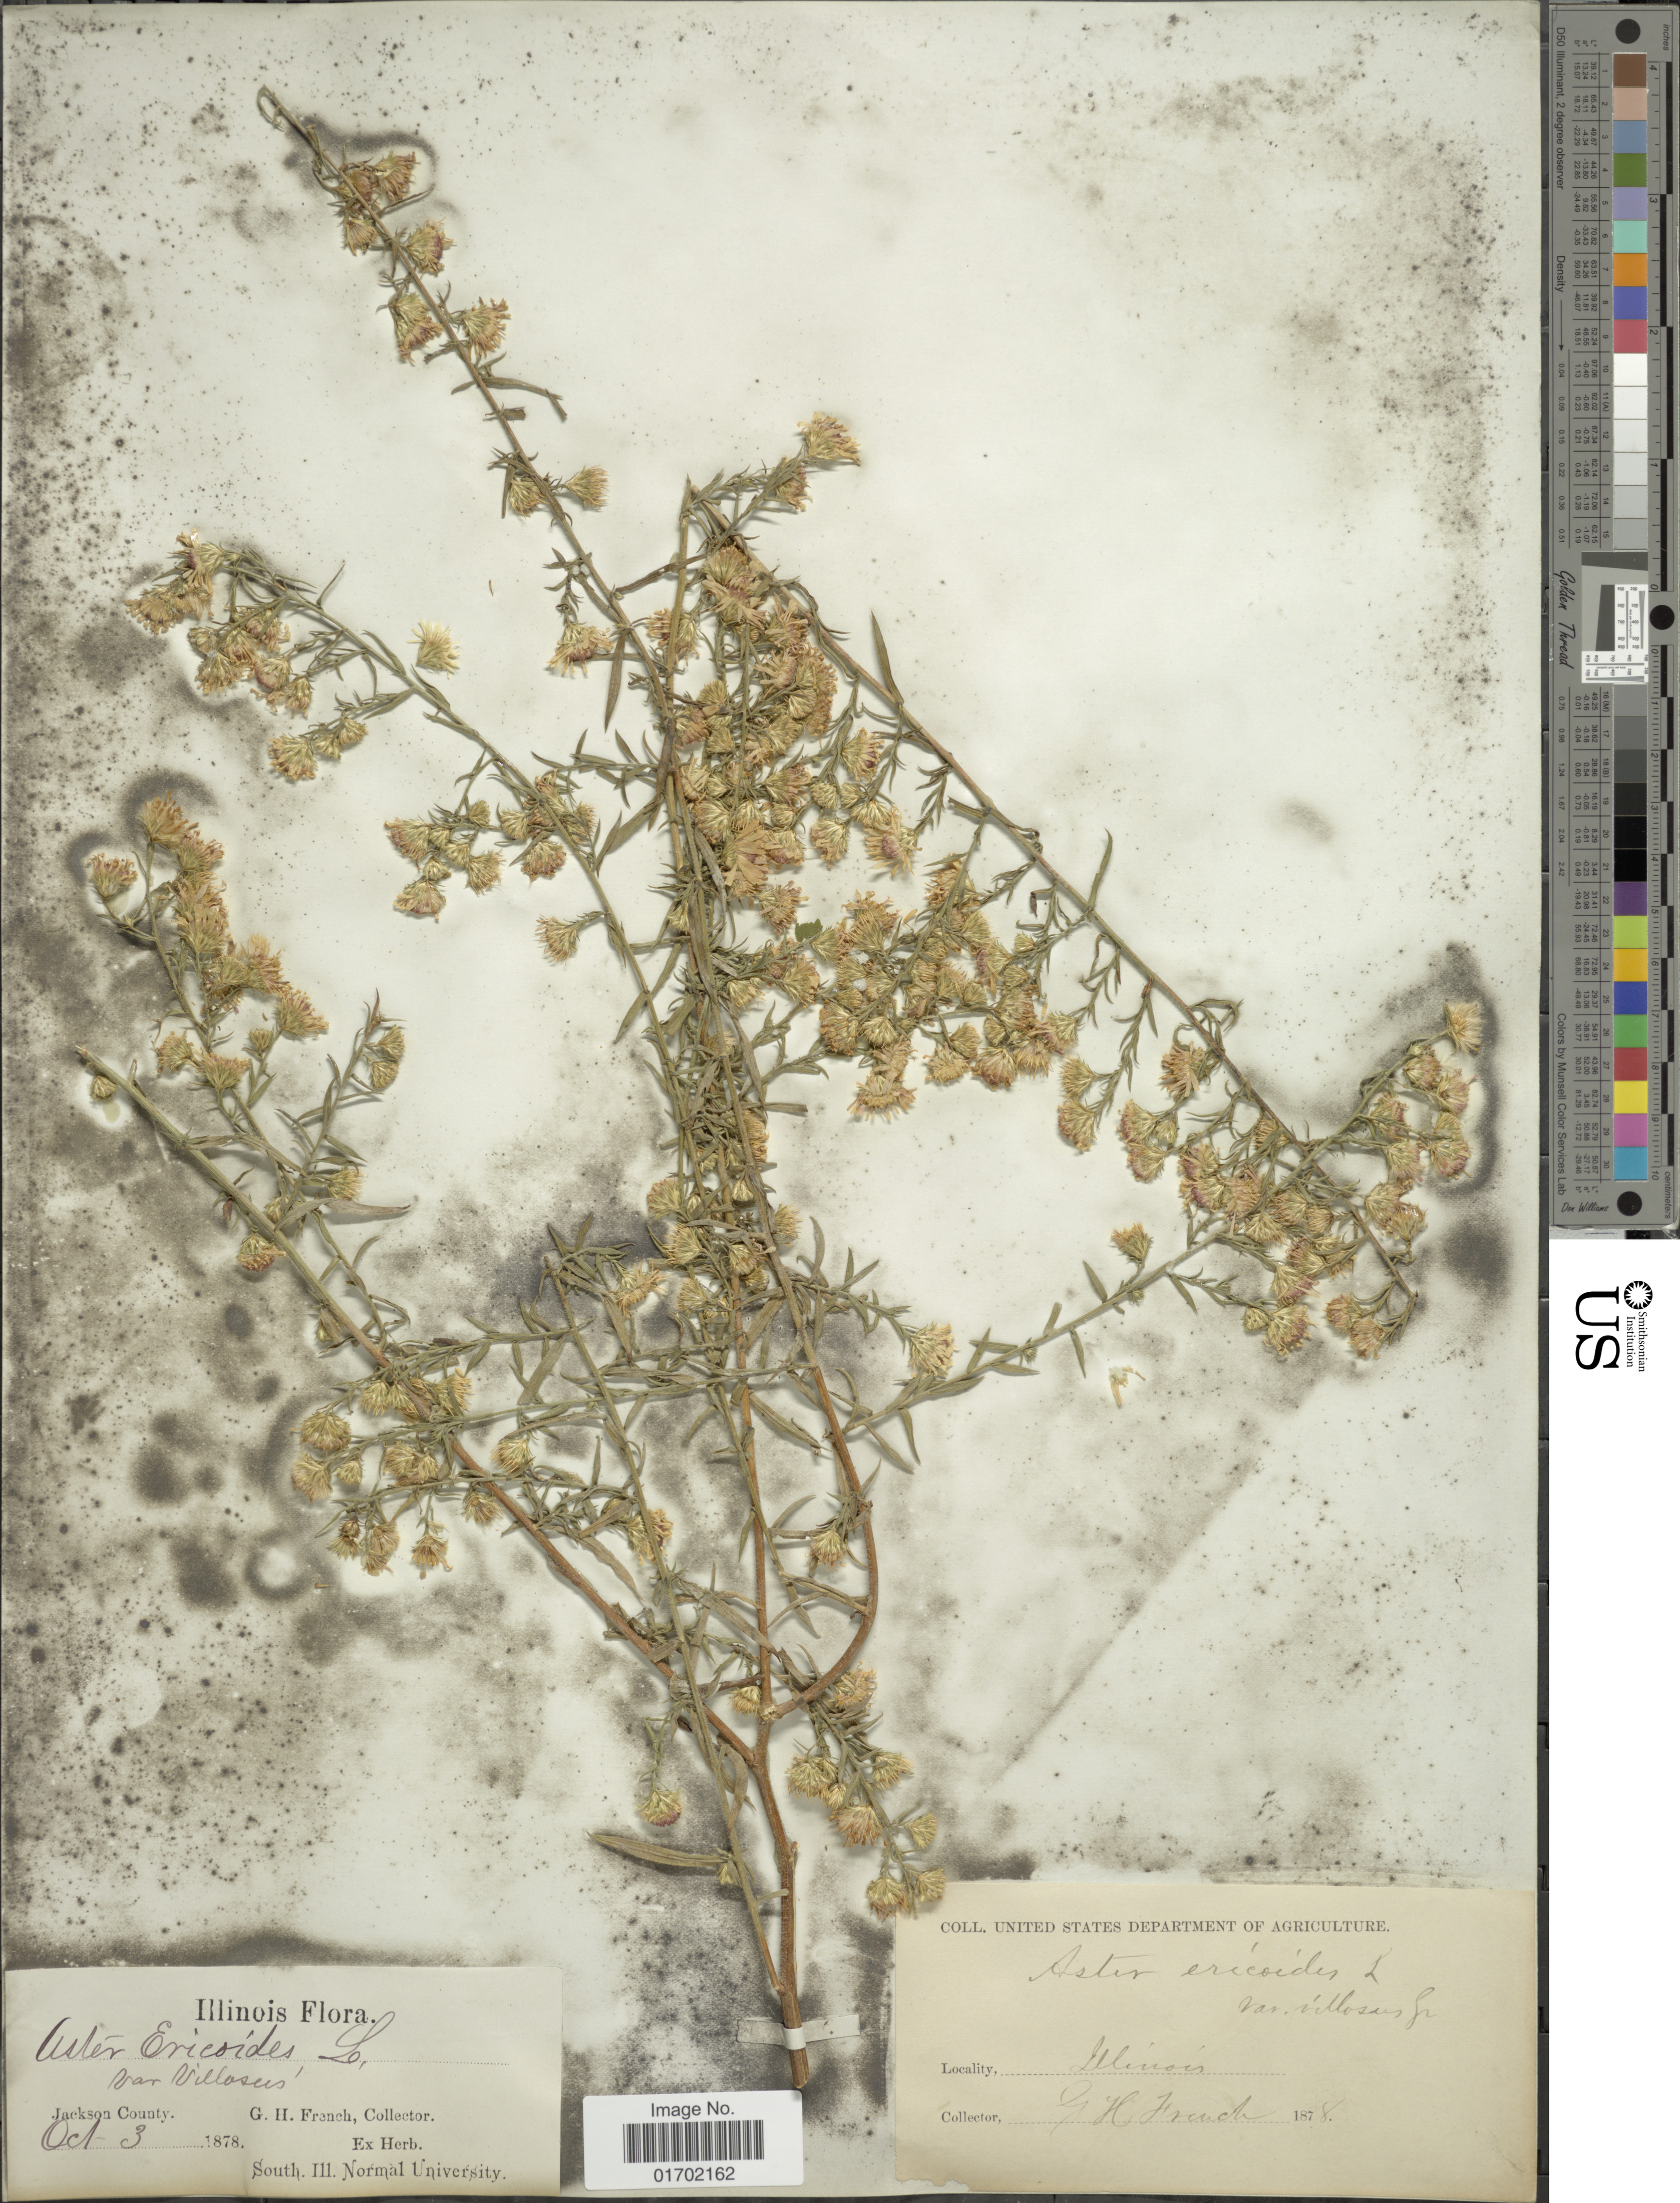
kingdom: Plantae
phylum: Tracheophyta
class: Magnoliopsida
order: Asterales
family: Asteraceae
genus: Symphyotrichum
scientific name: Symphyotrichum pilosum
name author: (Willd.) G.L. Nesom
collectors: G. H. French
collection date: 1878-10-03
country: United States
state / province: Illinois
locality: Jackson County